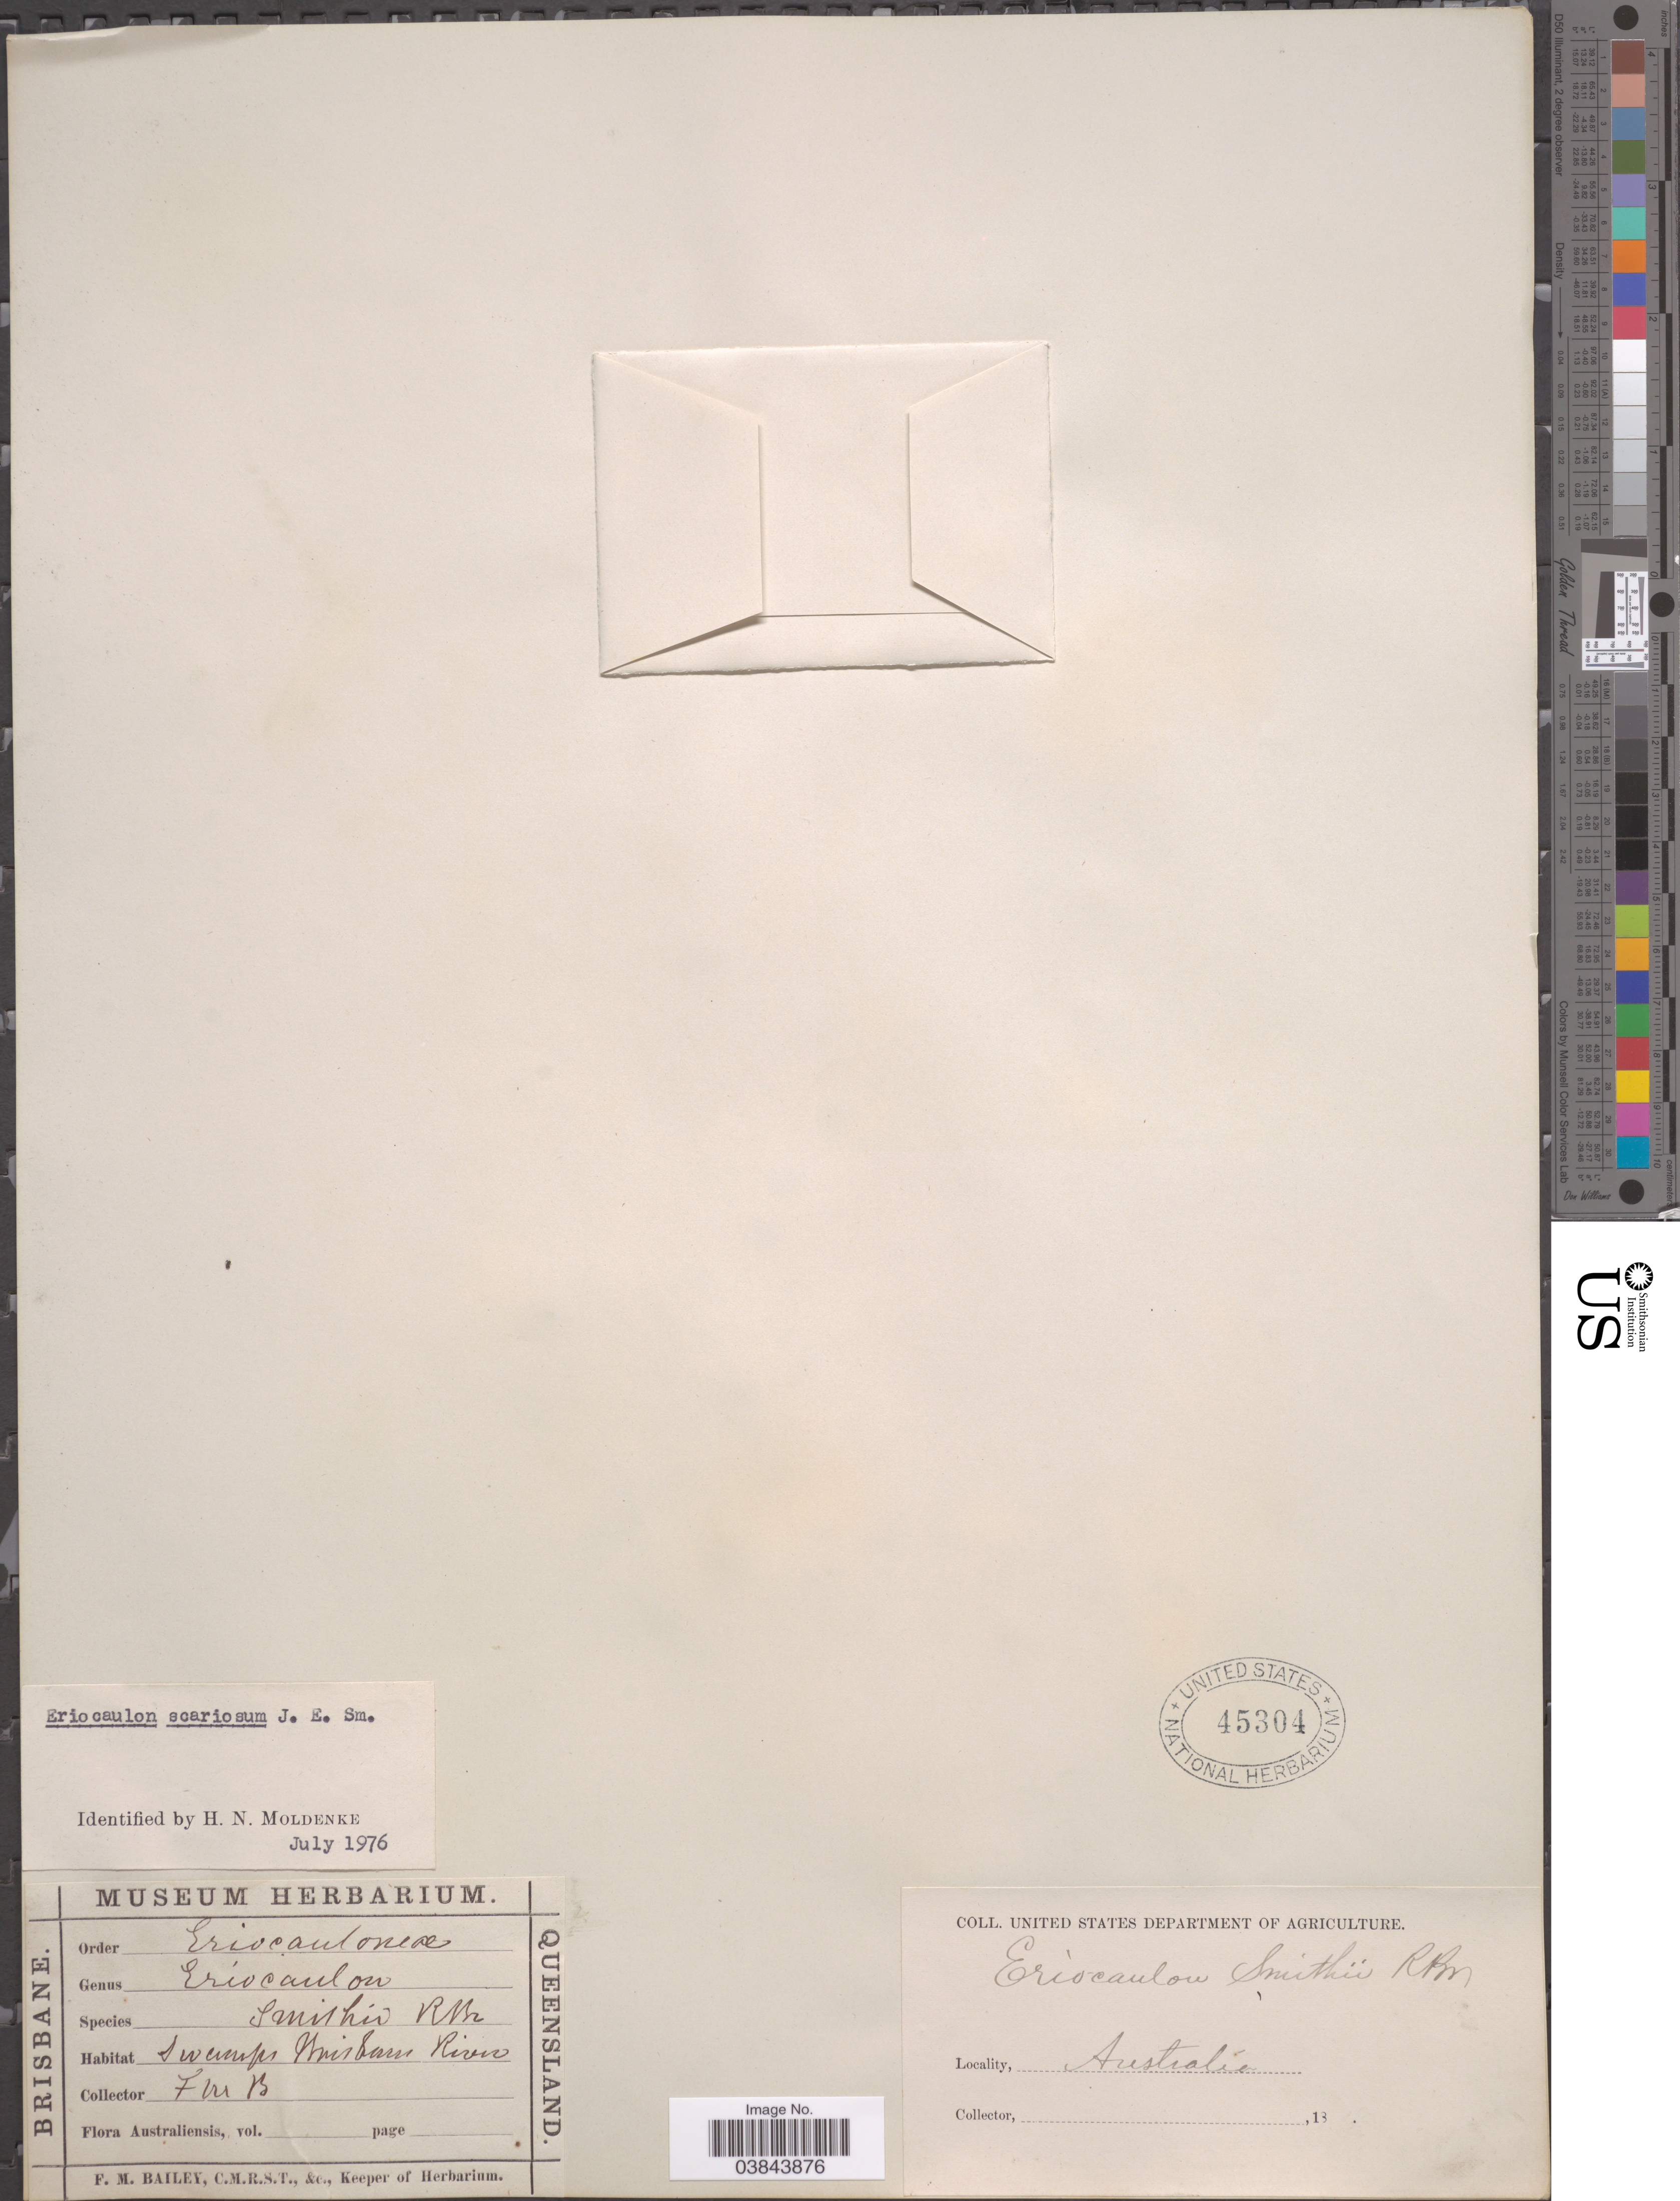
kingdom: Plantae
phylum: Tracheophyta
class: Liliopsida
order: Poales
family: Eriocaulaceae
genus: Eriocaulon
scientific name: Eriocaulon scariosum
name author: Sm.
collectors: F. M. Bailey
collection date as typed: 18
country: Australia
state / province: Queensland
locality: Brisbane. Swamps Brisbane River.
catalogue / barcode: US 45304